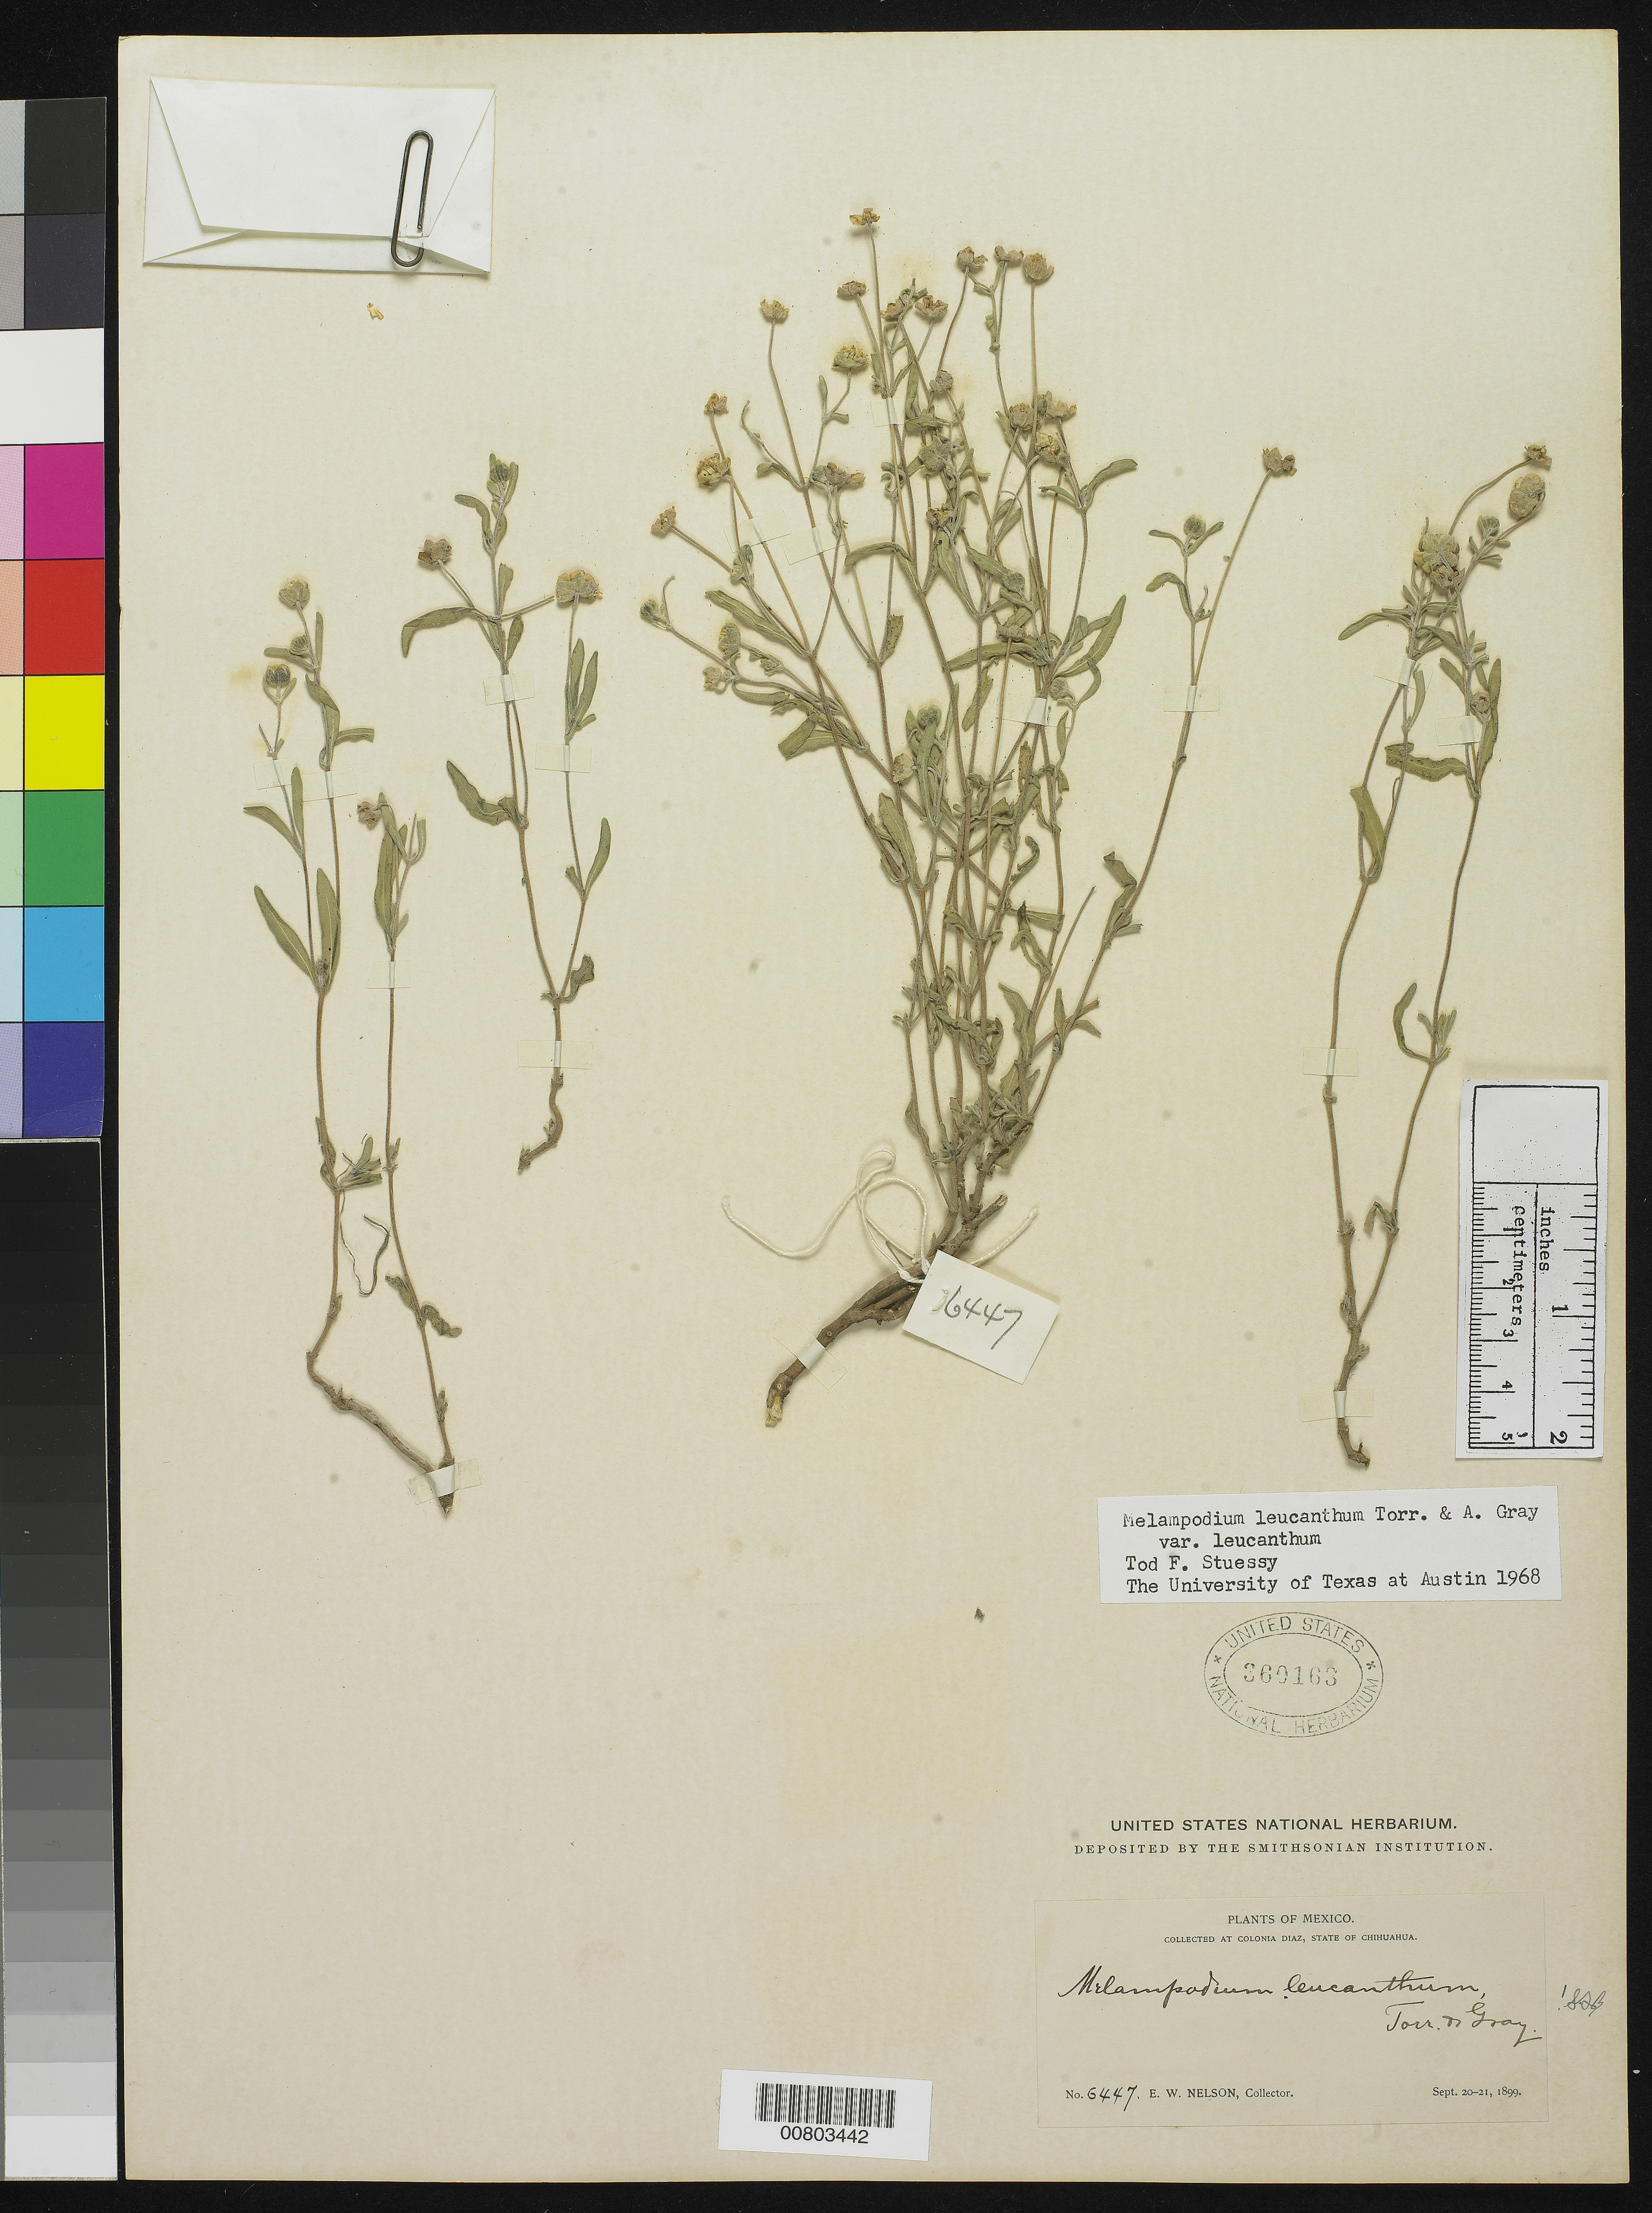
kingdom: Plantae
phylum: Tracheophyta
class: Magnoliopsida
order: Asterales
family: Asteraceae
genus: Melampodium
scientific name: Melampodium leucanthum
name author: Torr. & A. Gray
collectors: E. W. Nelson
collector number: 6447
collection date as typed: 20 Sep 1899 to 21 Sep 1899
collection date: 1899-09-20/1899-09-21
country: Mexico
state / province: Chihuahua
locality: Colonia Díaz, Chihuahua.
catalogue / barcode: US 360163